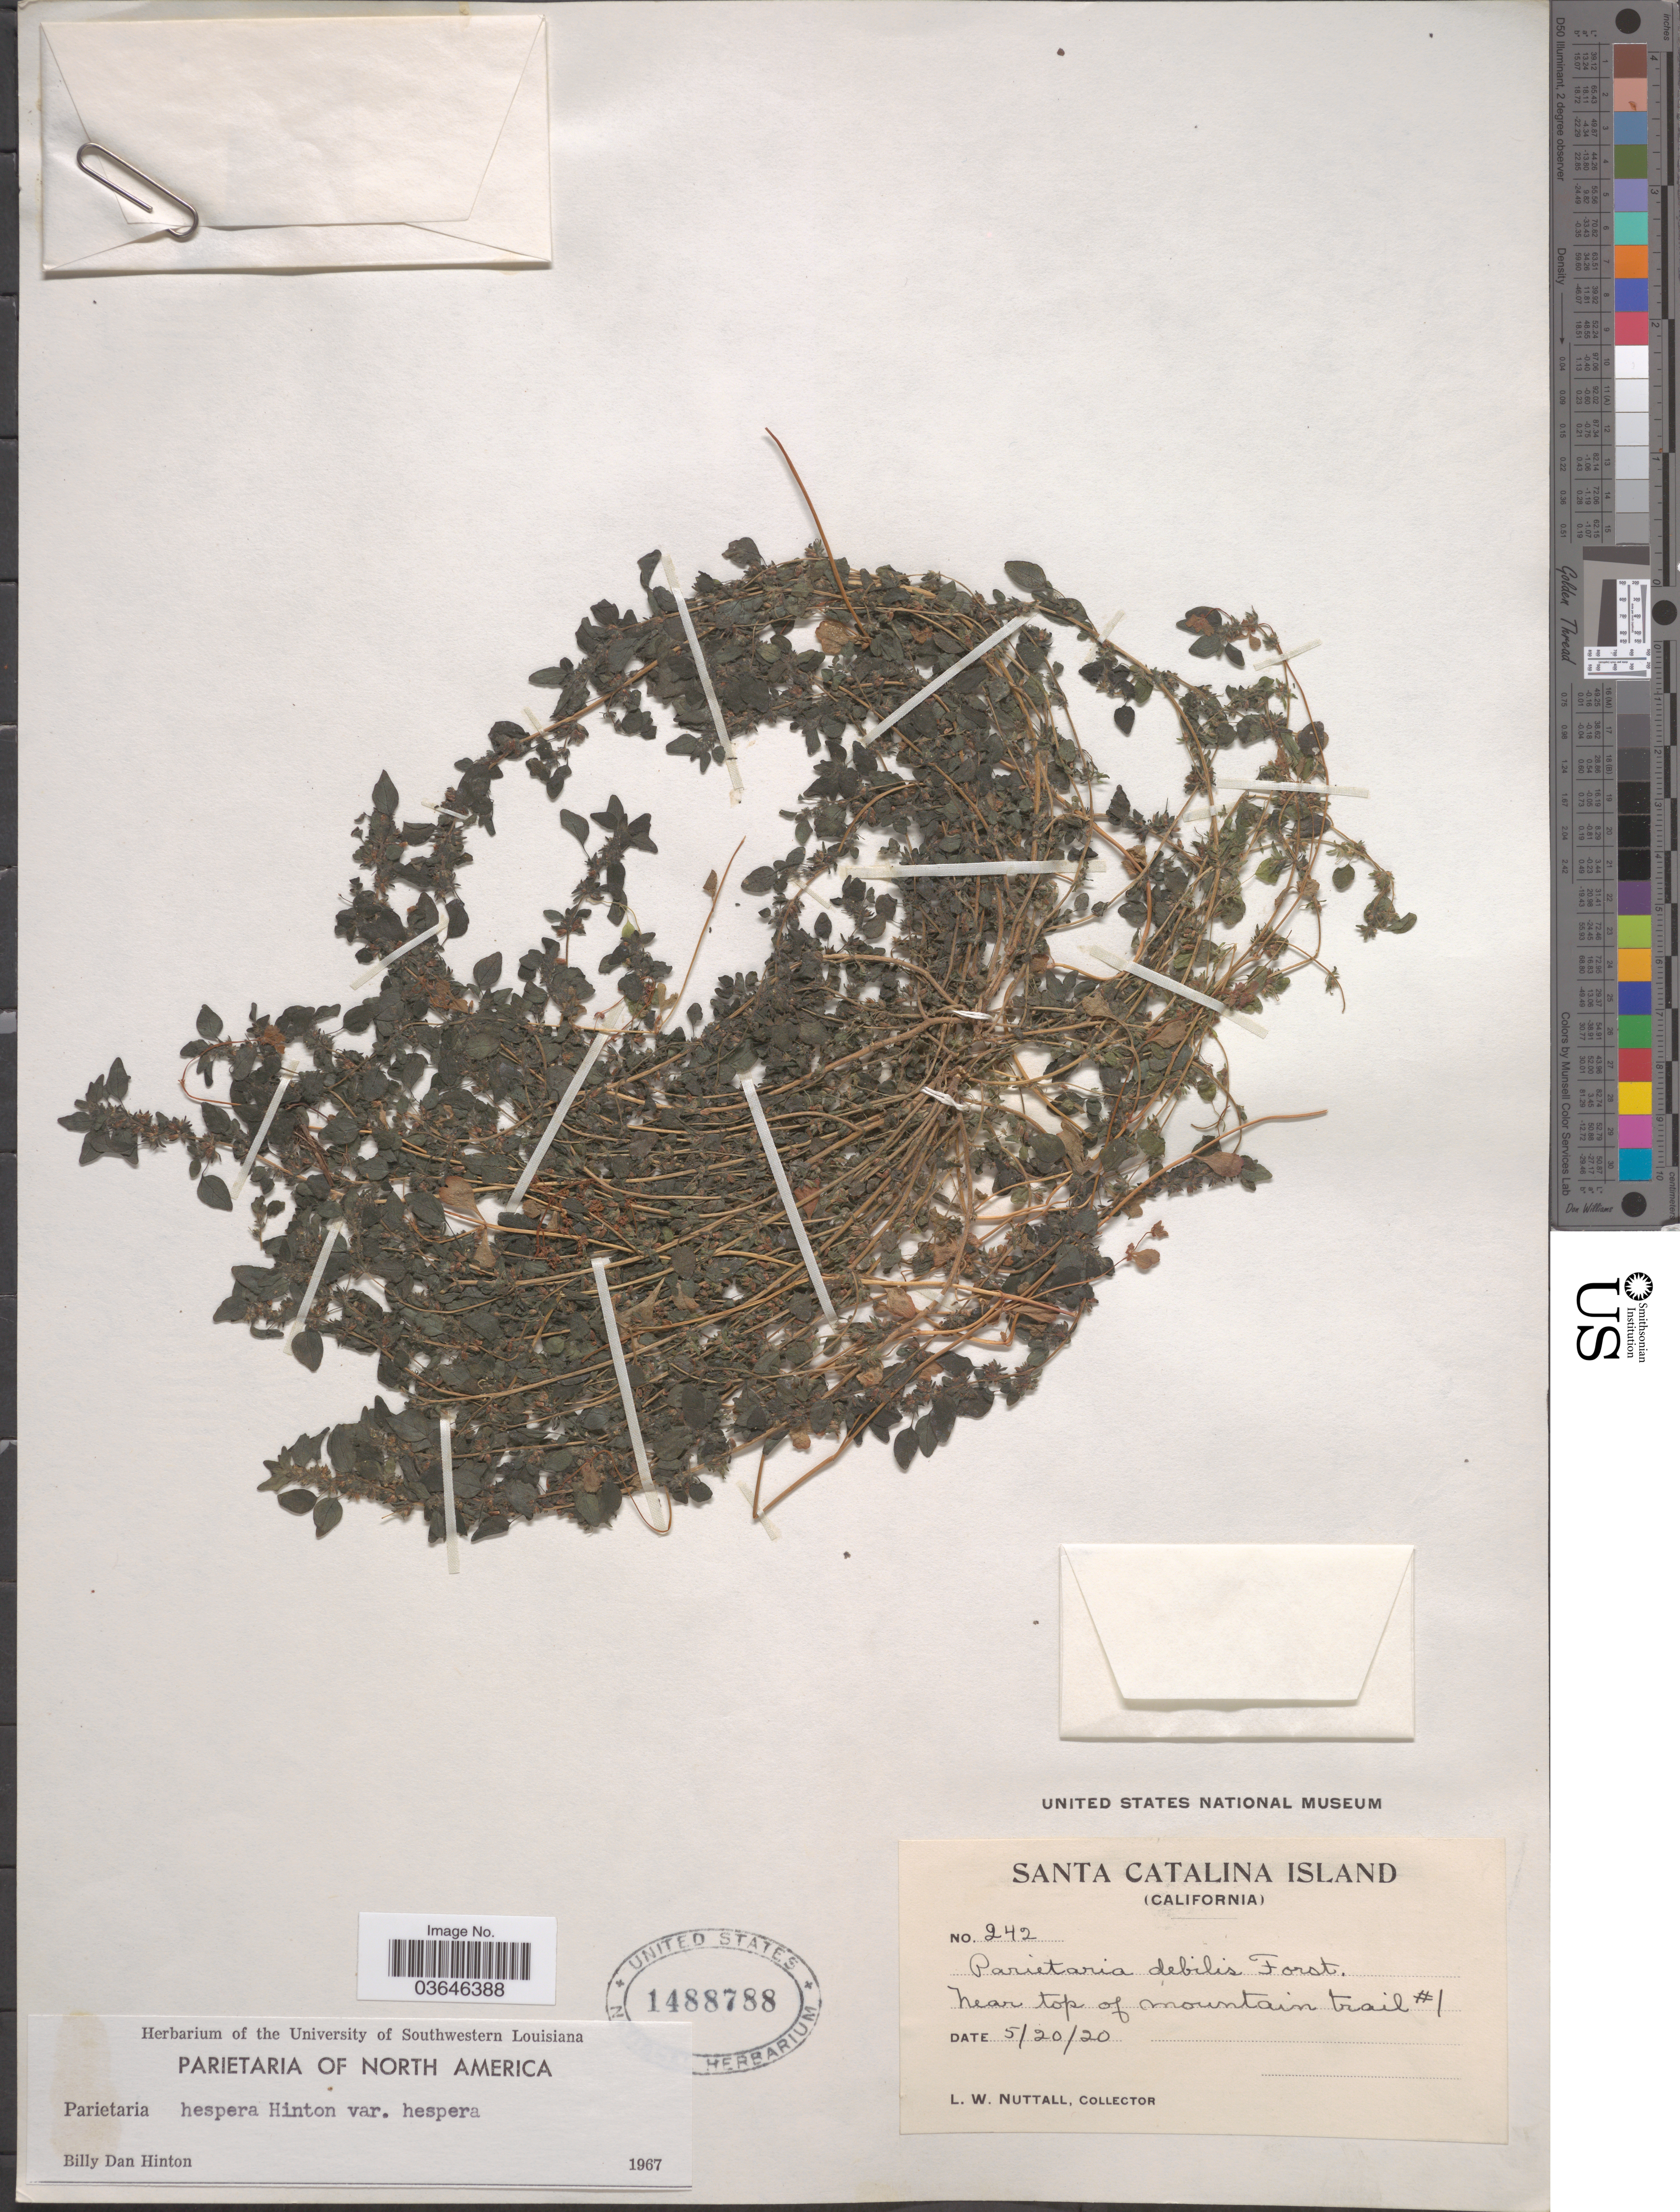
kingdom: Plantae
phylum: Tracheophyta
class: Magnoliopsida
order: Rosales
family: Urticaceae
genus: Parietaria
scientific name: Parietaria hespera var. hespera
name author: Hinton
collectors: L. W. Nuttall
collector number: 242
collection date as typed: Transcribed d/m/y: 20/5/20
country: United States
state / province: California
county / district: Los Angeles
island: Santa Catalina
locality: Santa Catalina Island. Near top of mountain trail #1.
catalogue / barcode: US 1488788